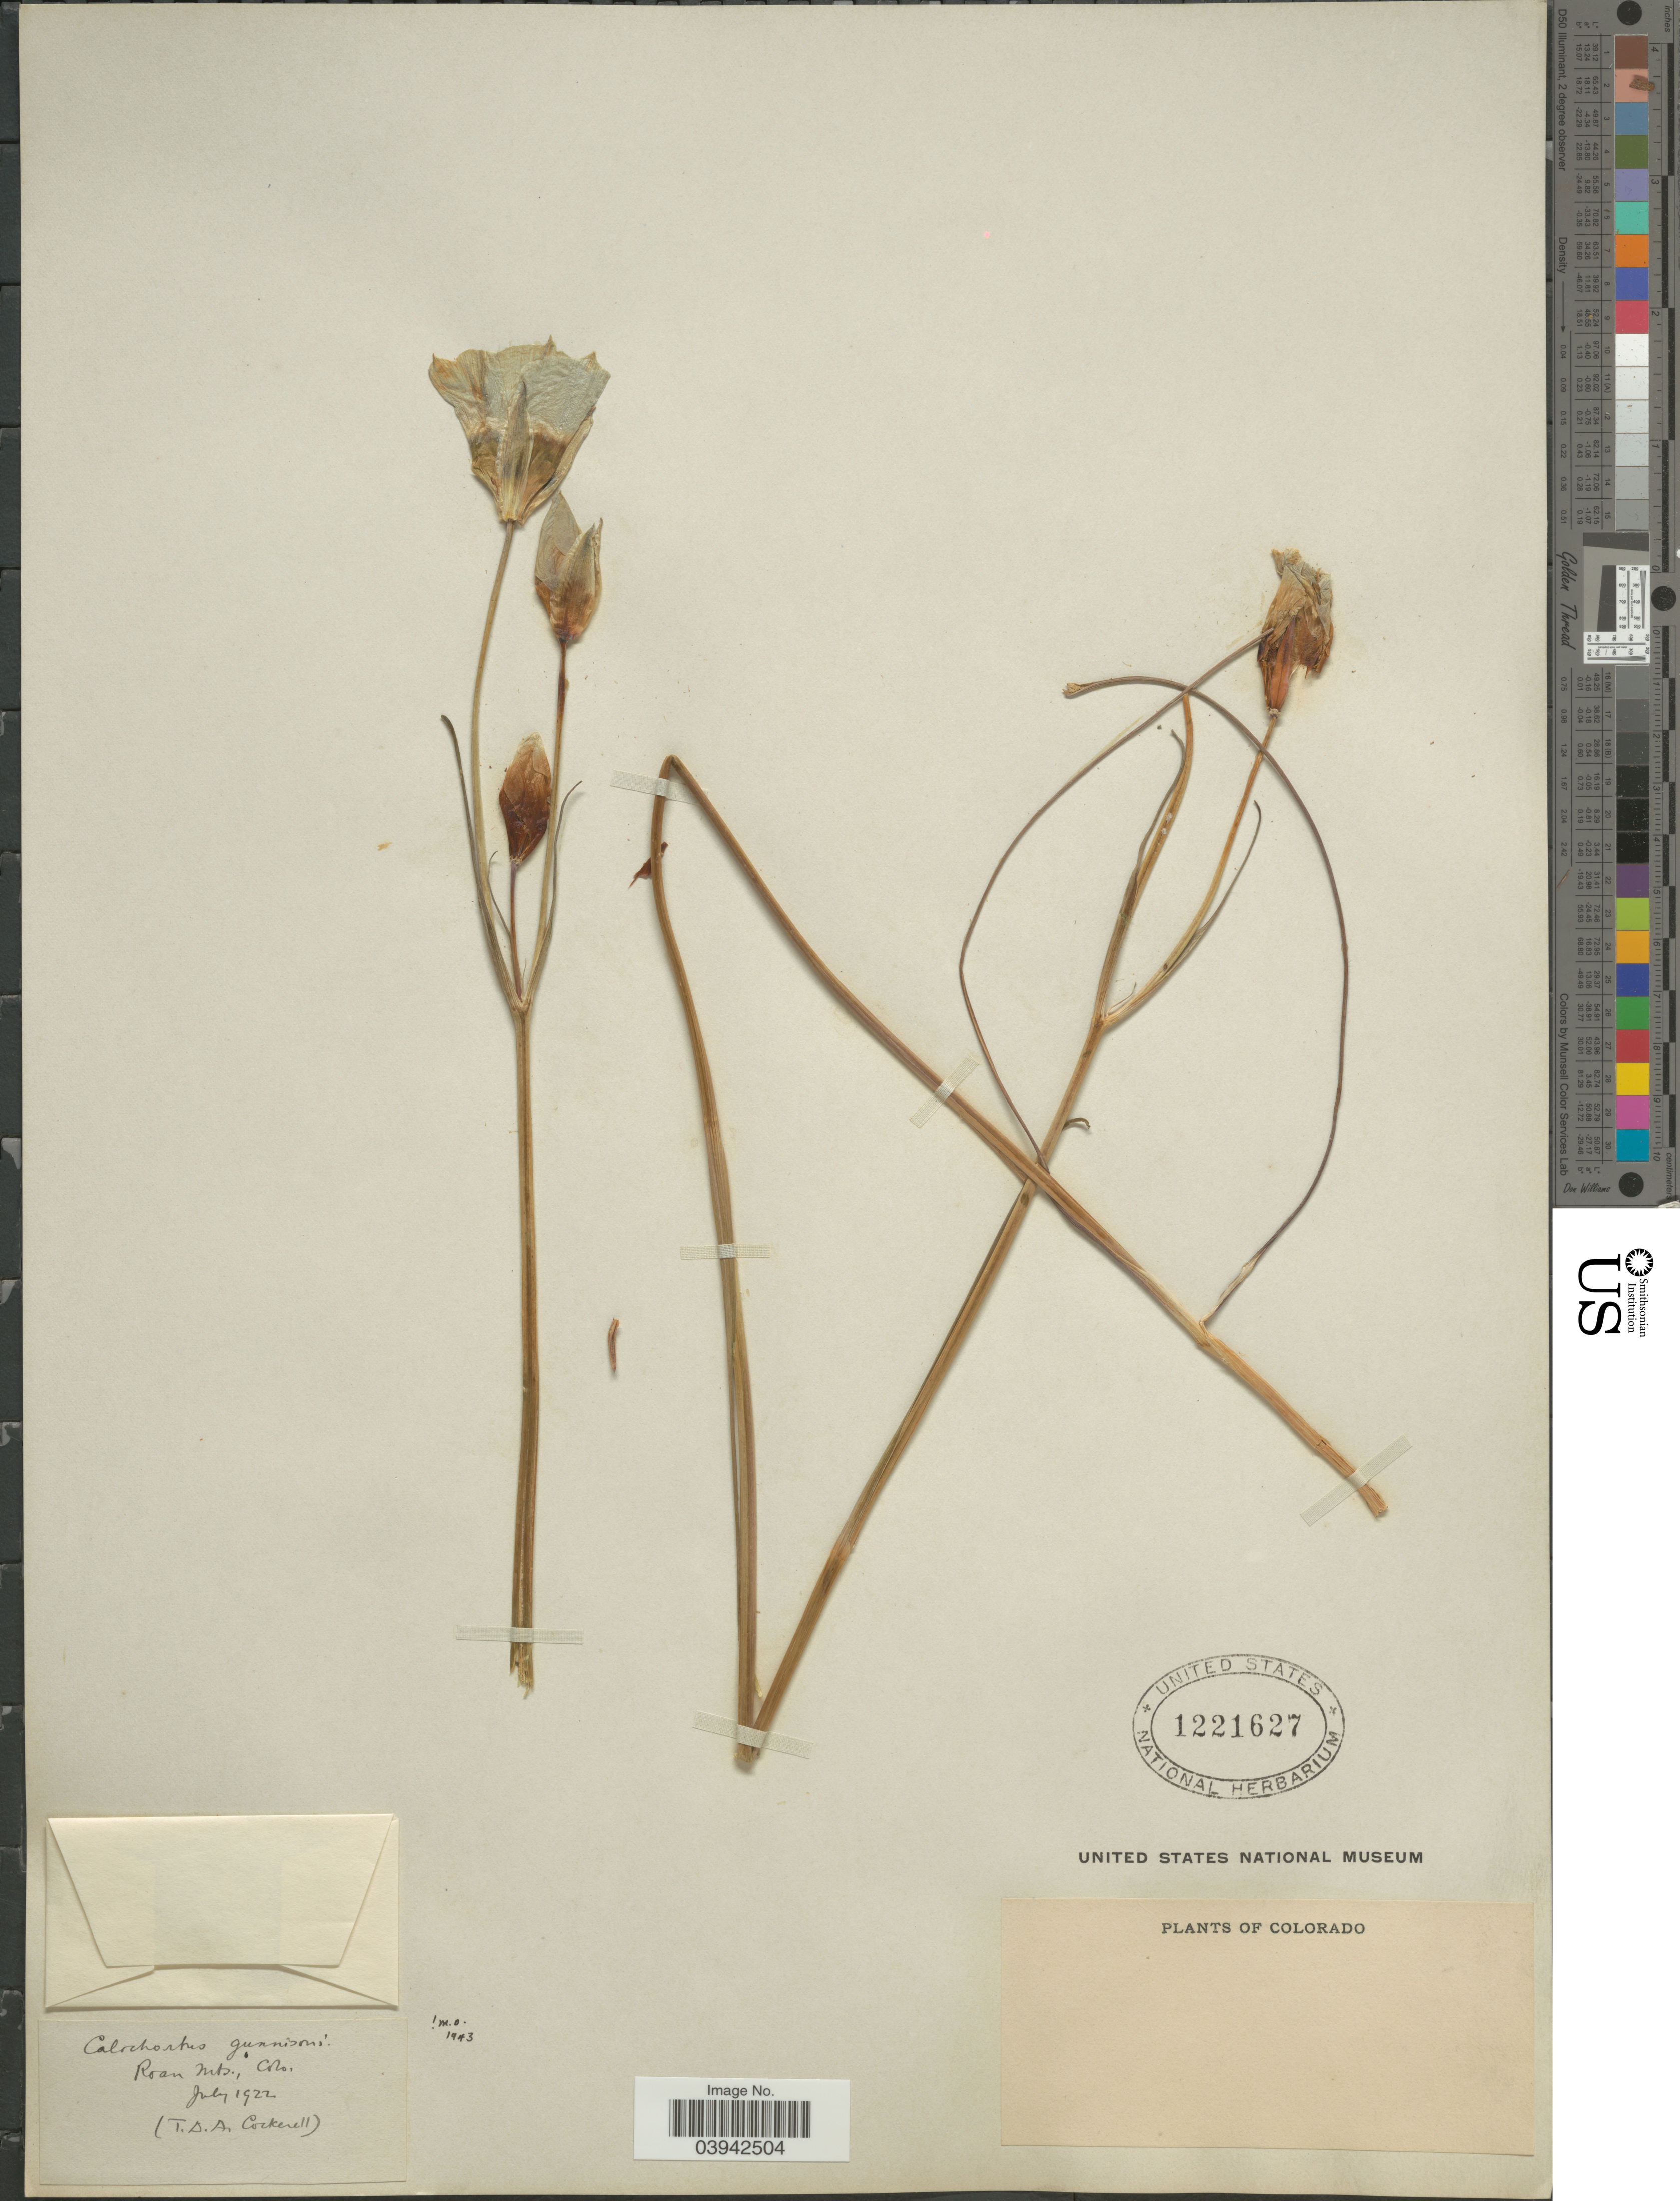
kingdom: Plantae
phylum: Tracheophyta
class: Liliopsida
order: Liliales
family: Liliaceae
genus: Calochortus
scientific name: Calochortus gunnisonii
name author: S. Watson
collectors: T. Cockerell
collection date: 1922-07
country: United States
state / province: Colorado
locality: Roan Mts.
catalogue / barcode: US 1221627